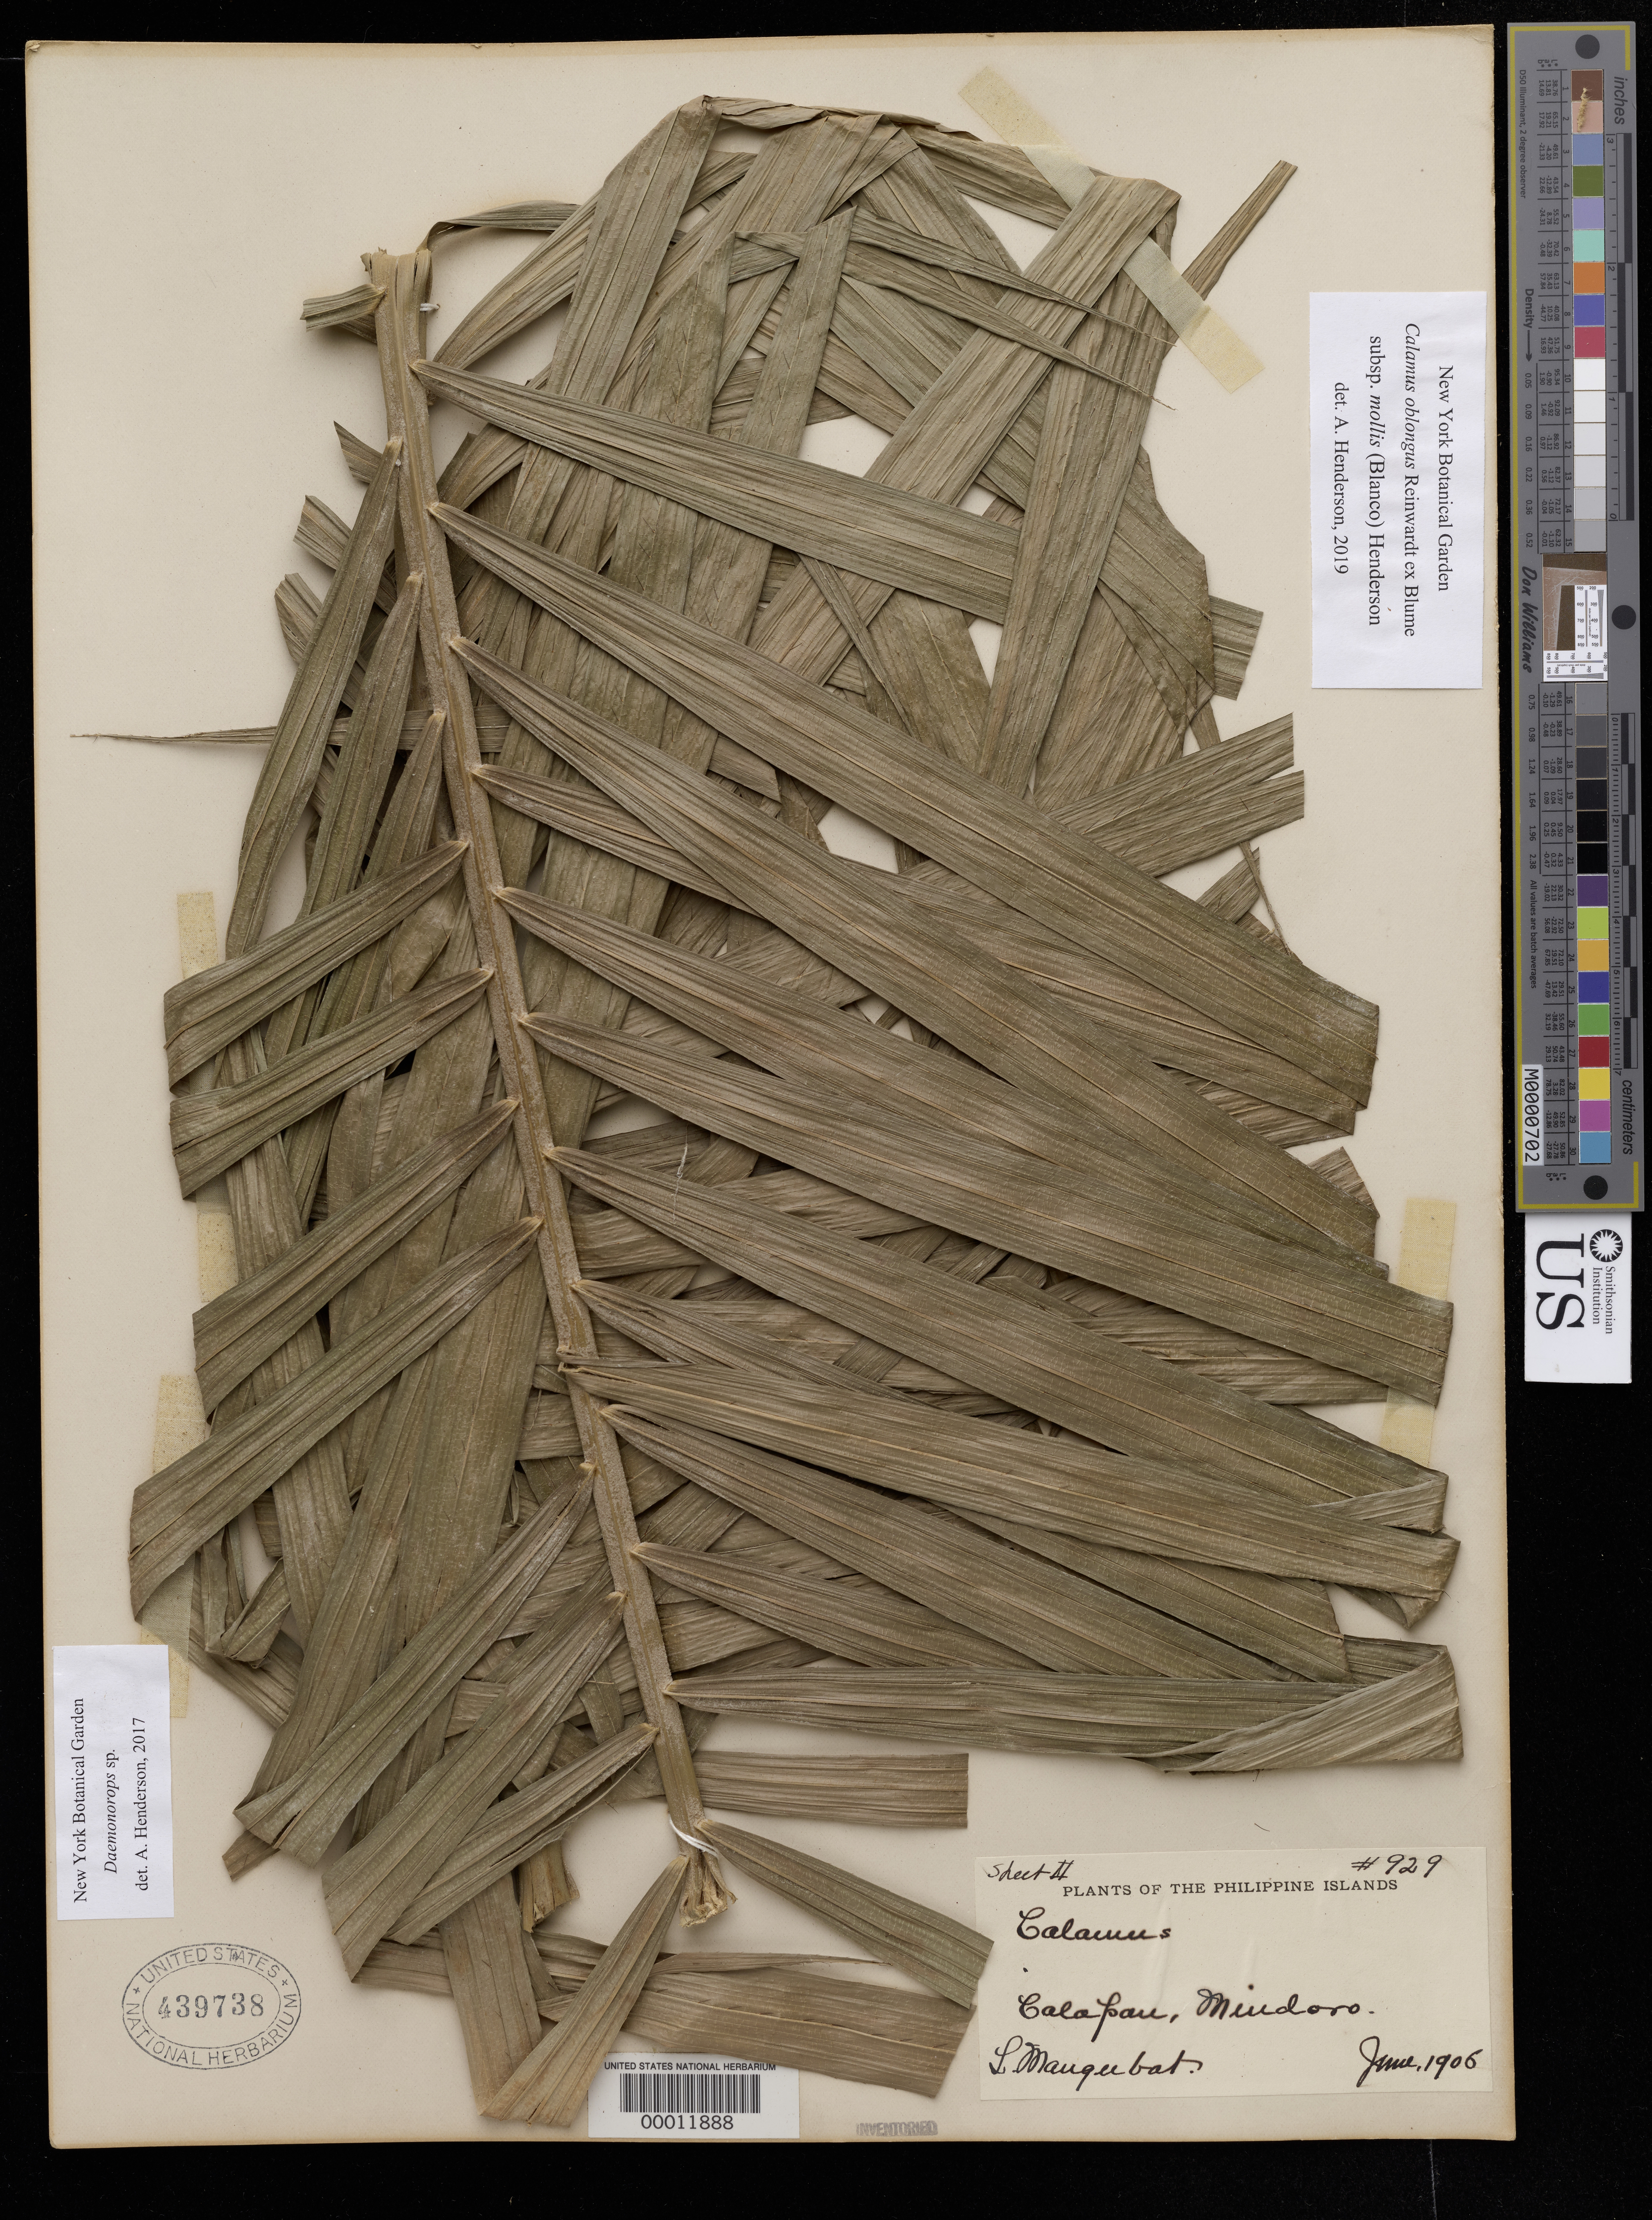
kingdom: Plantae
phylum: Tracheophyta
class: Liliopsida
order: Arecales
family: Arecaceae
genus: Calamus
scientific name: Calamus oblongus subsp. mollis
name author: (Blanco) A.J. Hend.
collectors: L. Mangubat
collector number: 929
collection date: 1906-06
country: Philippines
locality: Calapan, Mindoro.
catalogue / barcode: US 439738